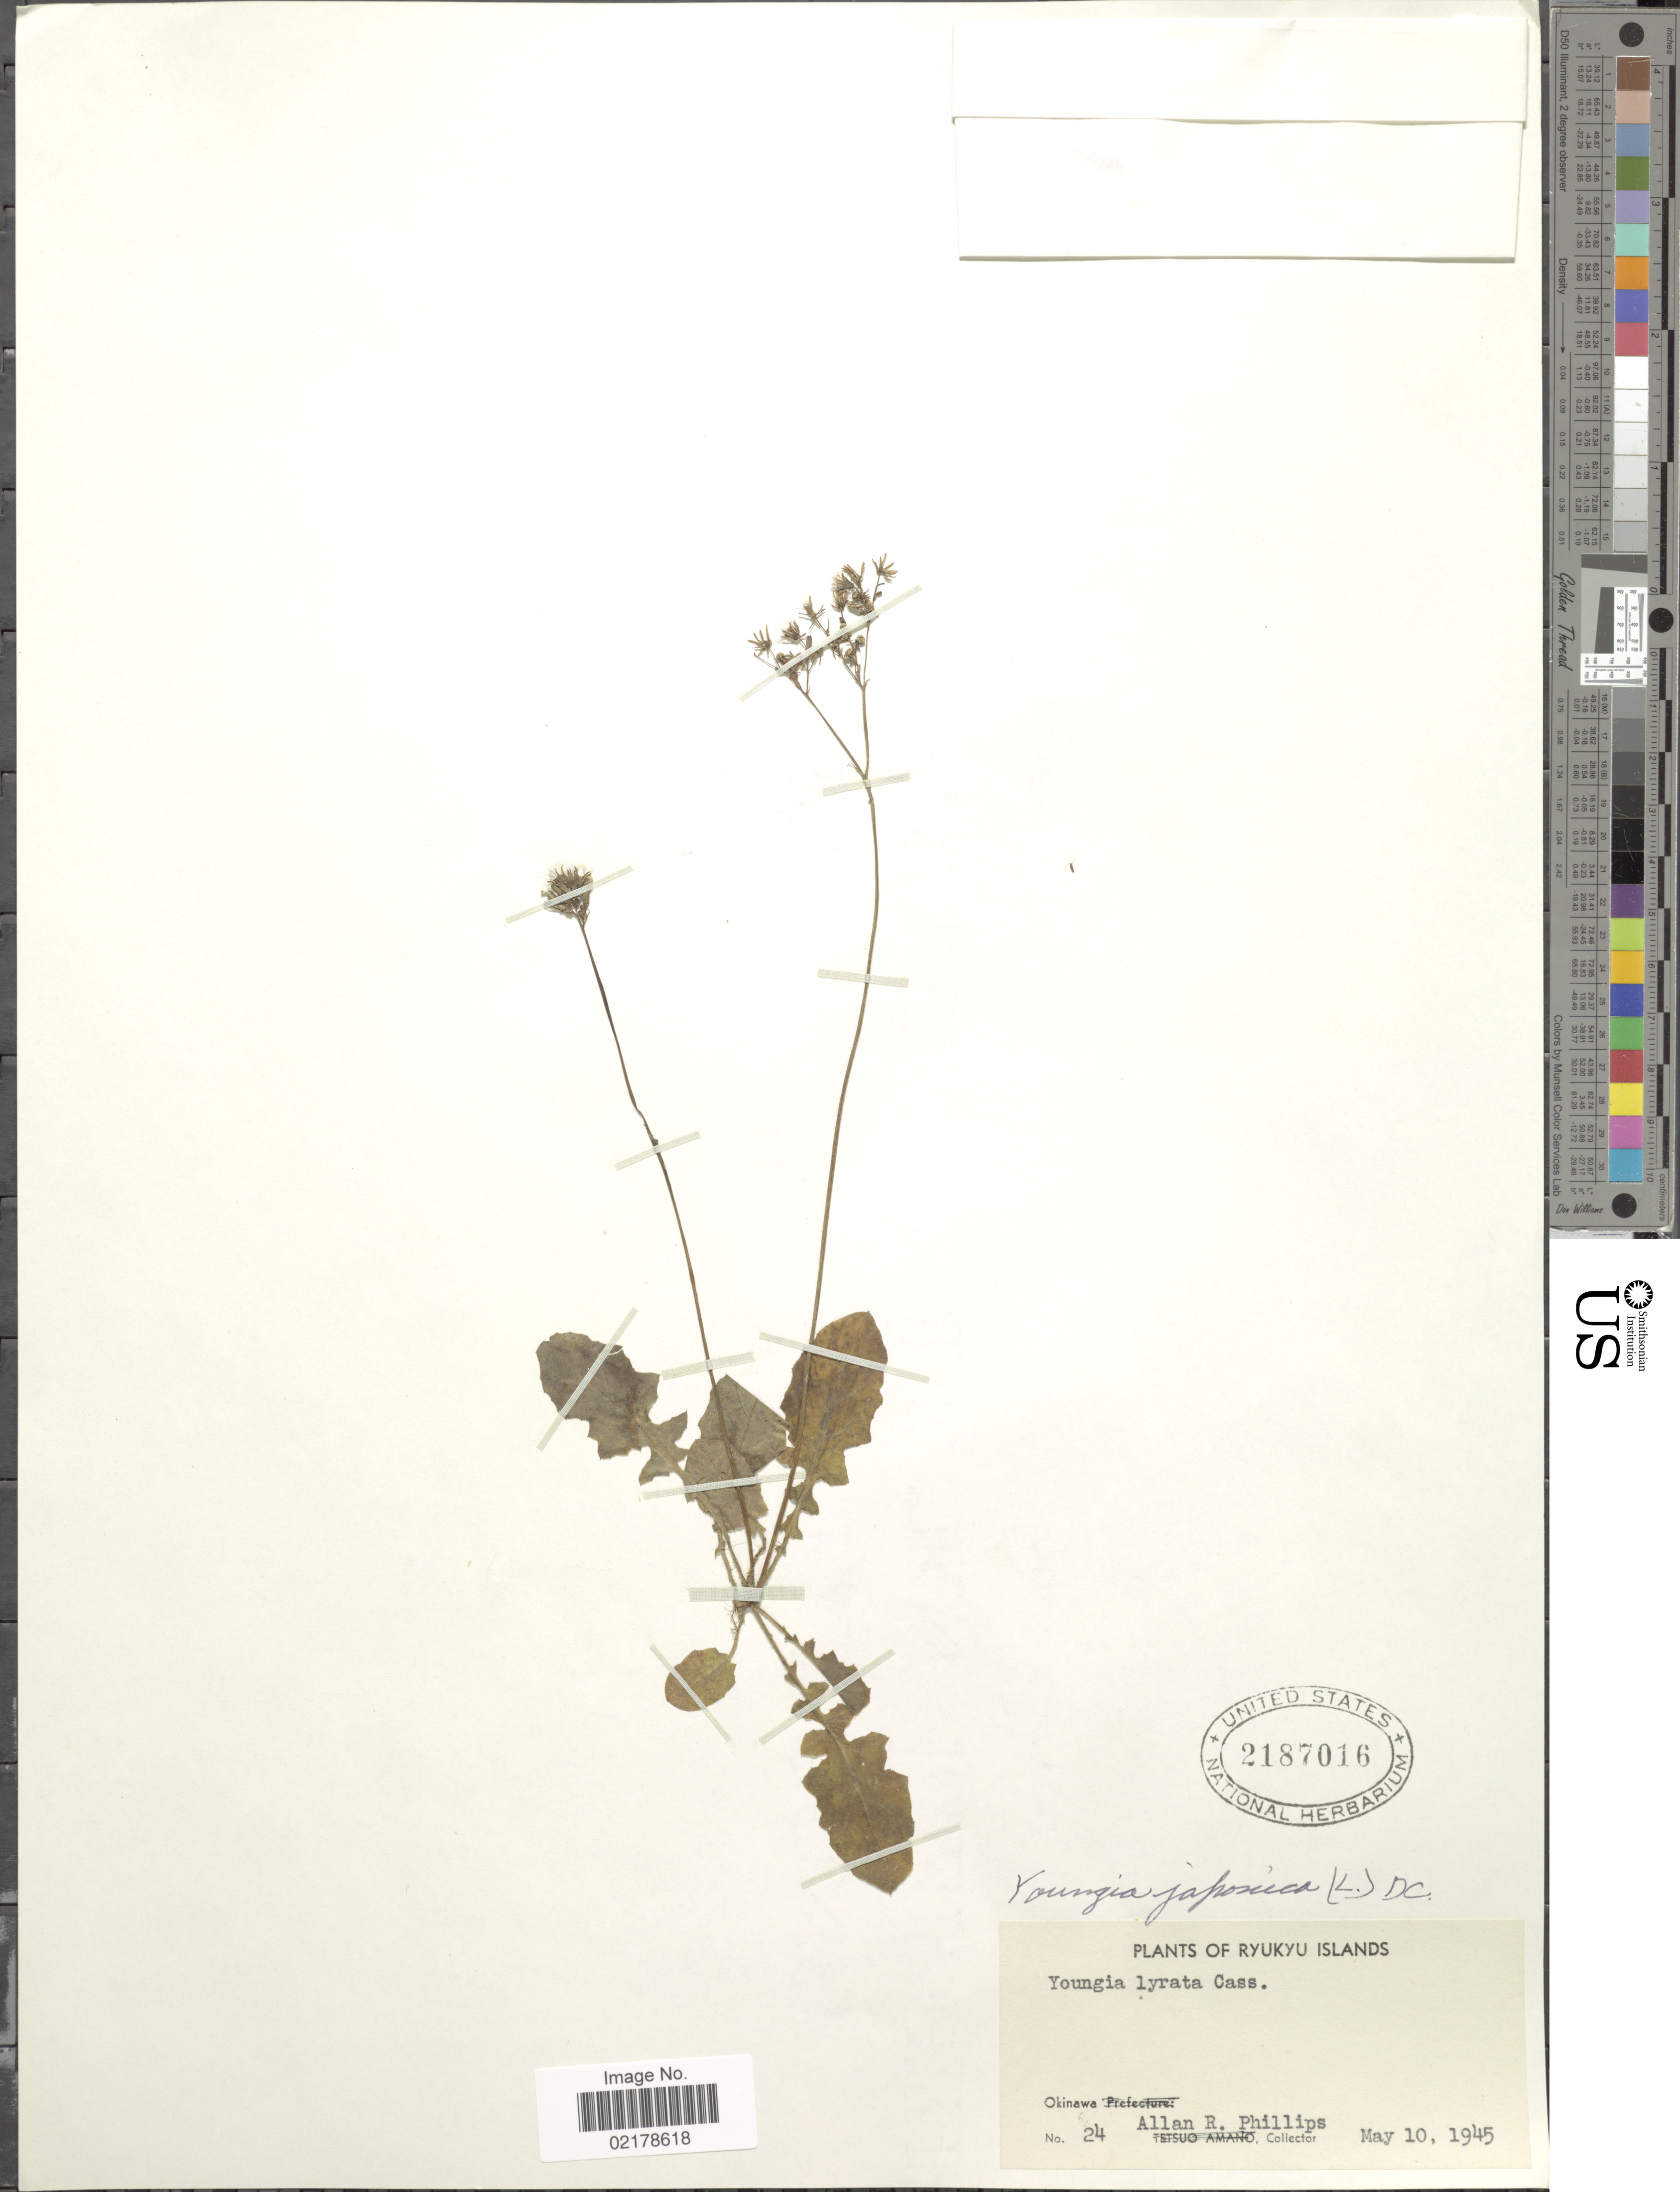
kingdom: Plantae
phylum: Tracheophyta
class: Magnoliopsida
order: Asterales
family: Asteraceae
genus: Youngia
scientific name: Youngia japonica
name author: (L.) DC.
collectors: A. R. Phillips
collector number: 24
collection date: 1945-05-10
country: Japan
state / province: Okinawa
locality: Ryukyu Islands. Okinawa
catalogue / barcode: US 2187016